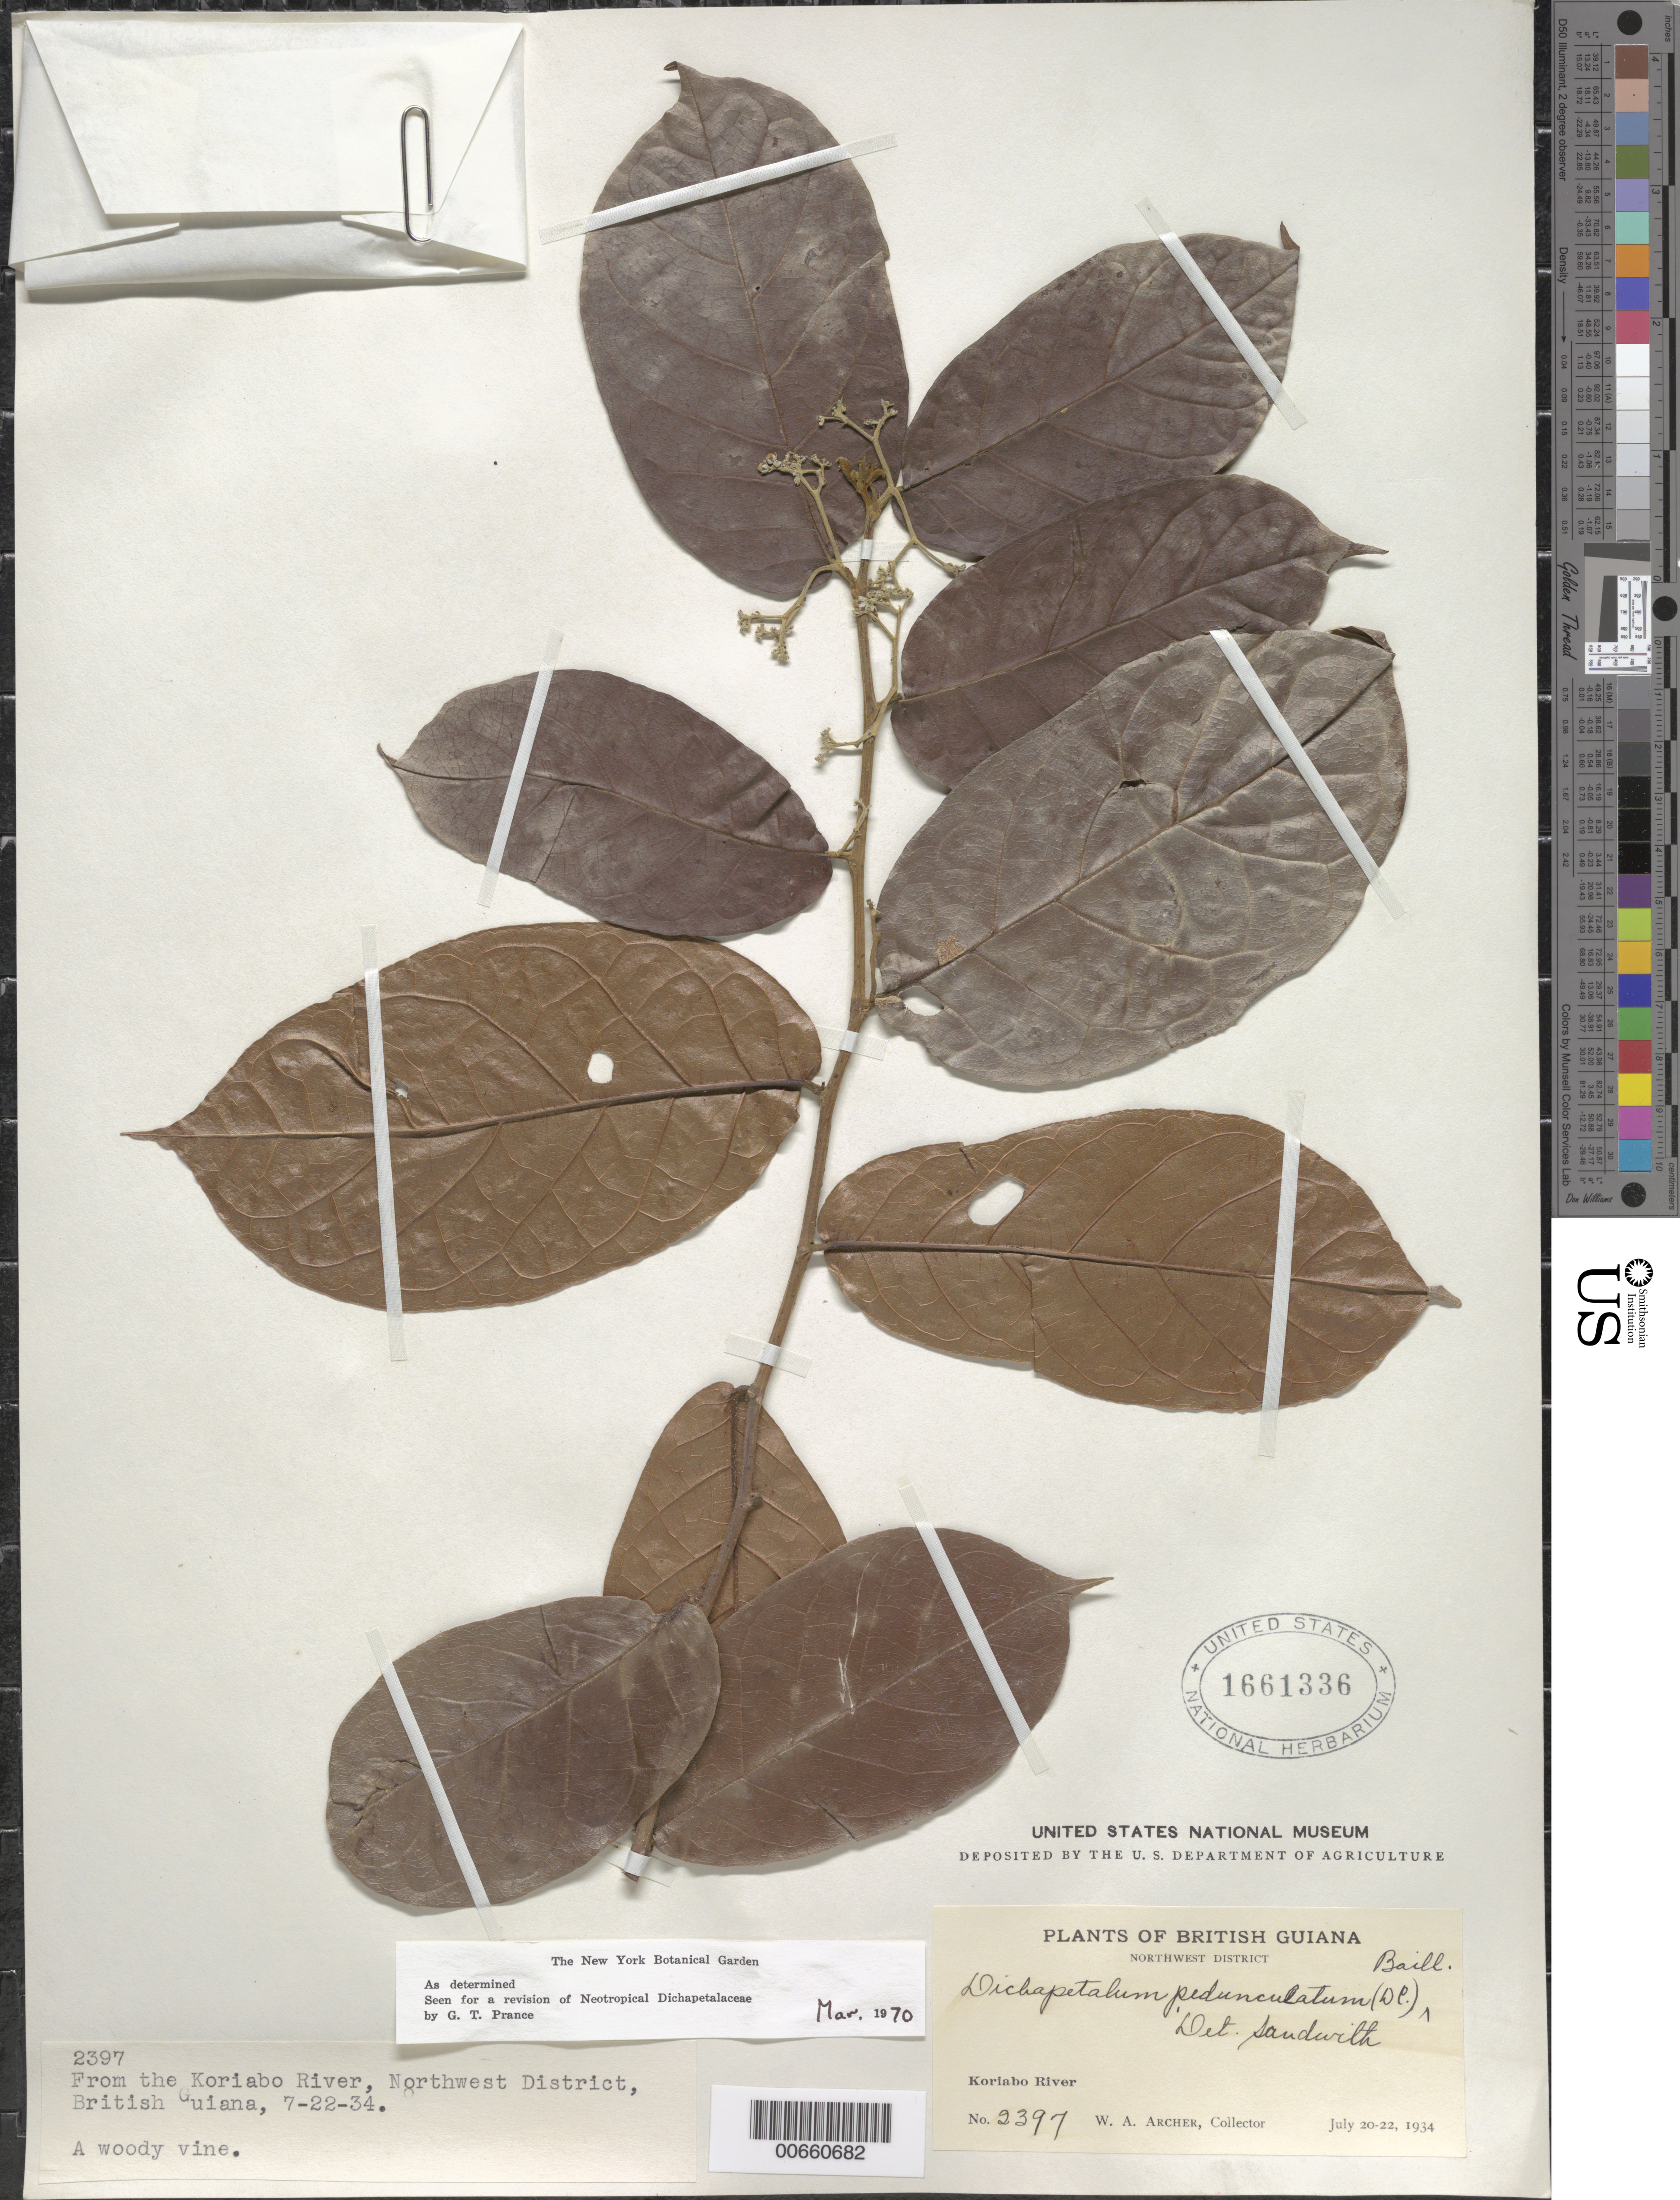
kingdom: Plantae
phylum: Tracheophyta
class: Magnoliopsida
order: Malpighiales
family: Dichapetalaceae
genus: Dichapetalum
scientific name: Dichapetalum pedunculatum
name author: (DC.) Baill.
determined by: Prance, G. T.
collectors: W. A. Archer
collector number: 2397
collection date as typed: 20-Jul-34 to 22-Jul-34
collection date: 1934-07-20/1934-07-22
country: Guyana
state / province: Barima-Waini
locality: Koriabo River, NW Dist.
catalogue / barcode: US 1661336